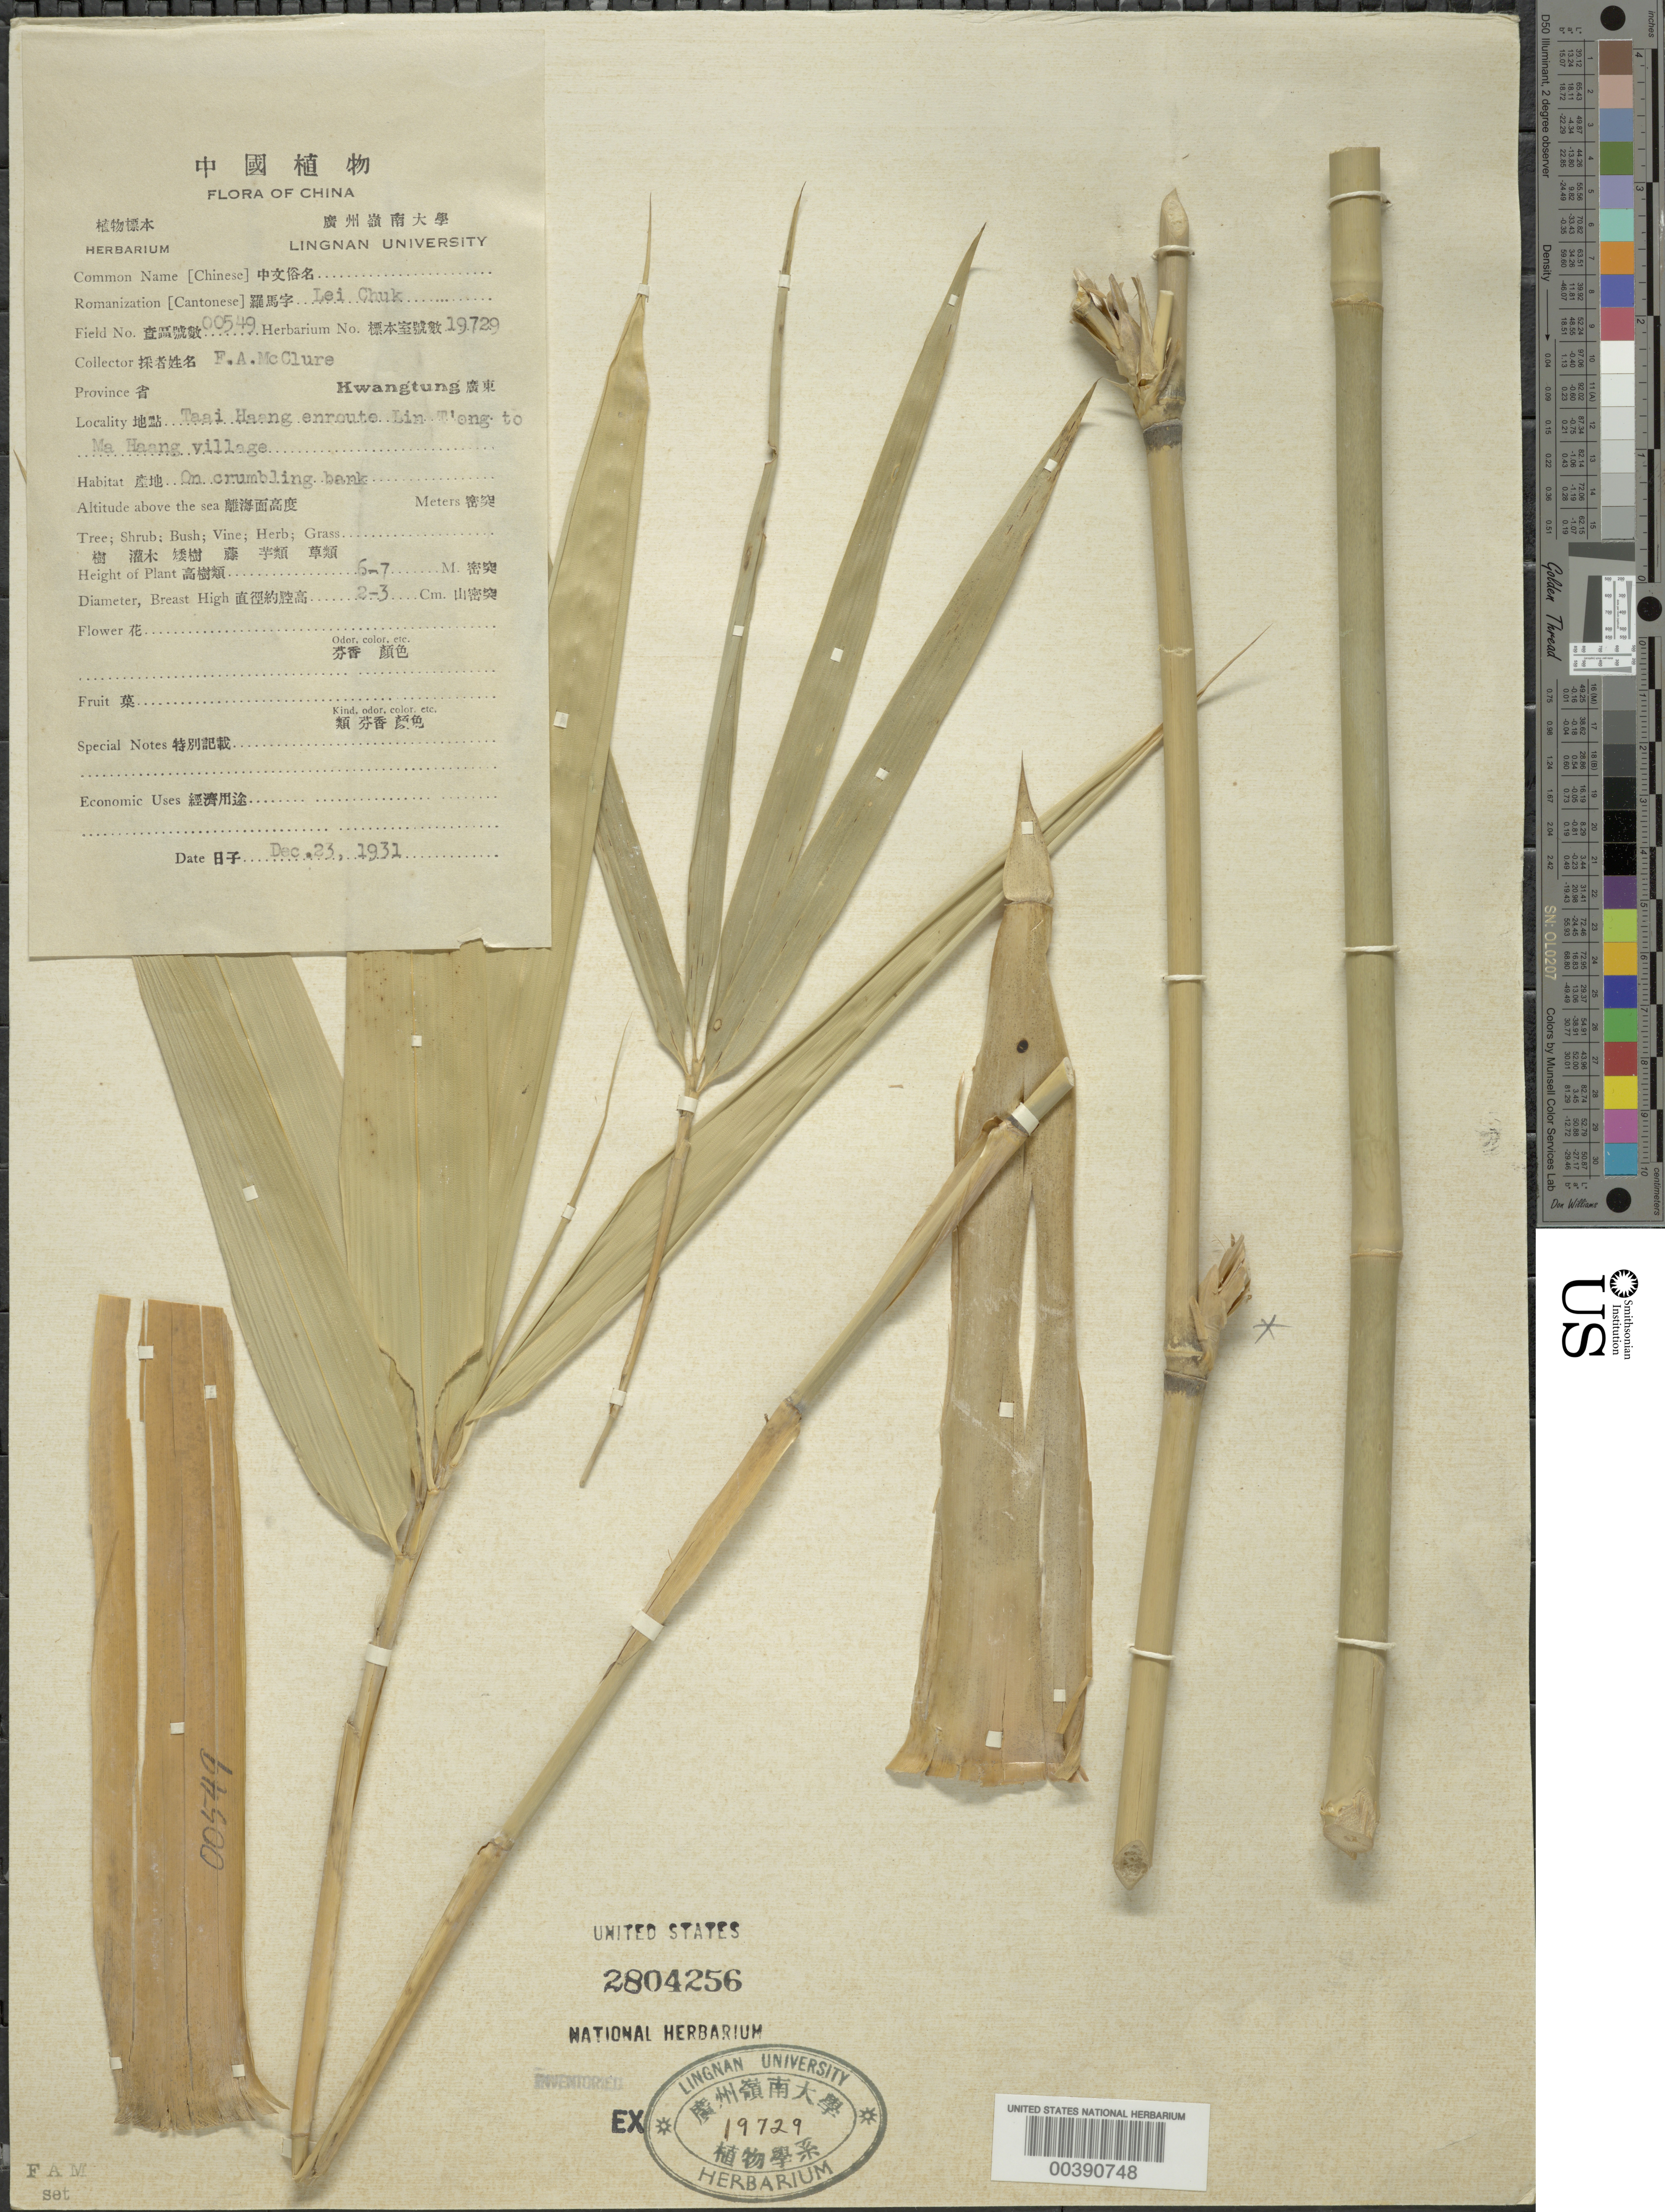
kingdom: Plantae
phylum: Tracheophyta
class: Liliopsida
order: Poales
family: Poaceae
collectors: F. A. McClure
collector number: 549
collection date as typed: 23 Dec 1931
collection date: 1931-12-23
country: China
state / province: Guangdong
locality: Taai haang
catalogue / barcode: US 2804256